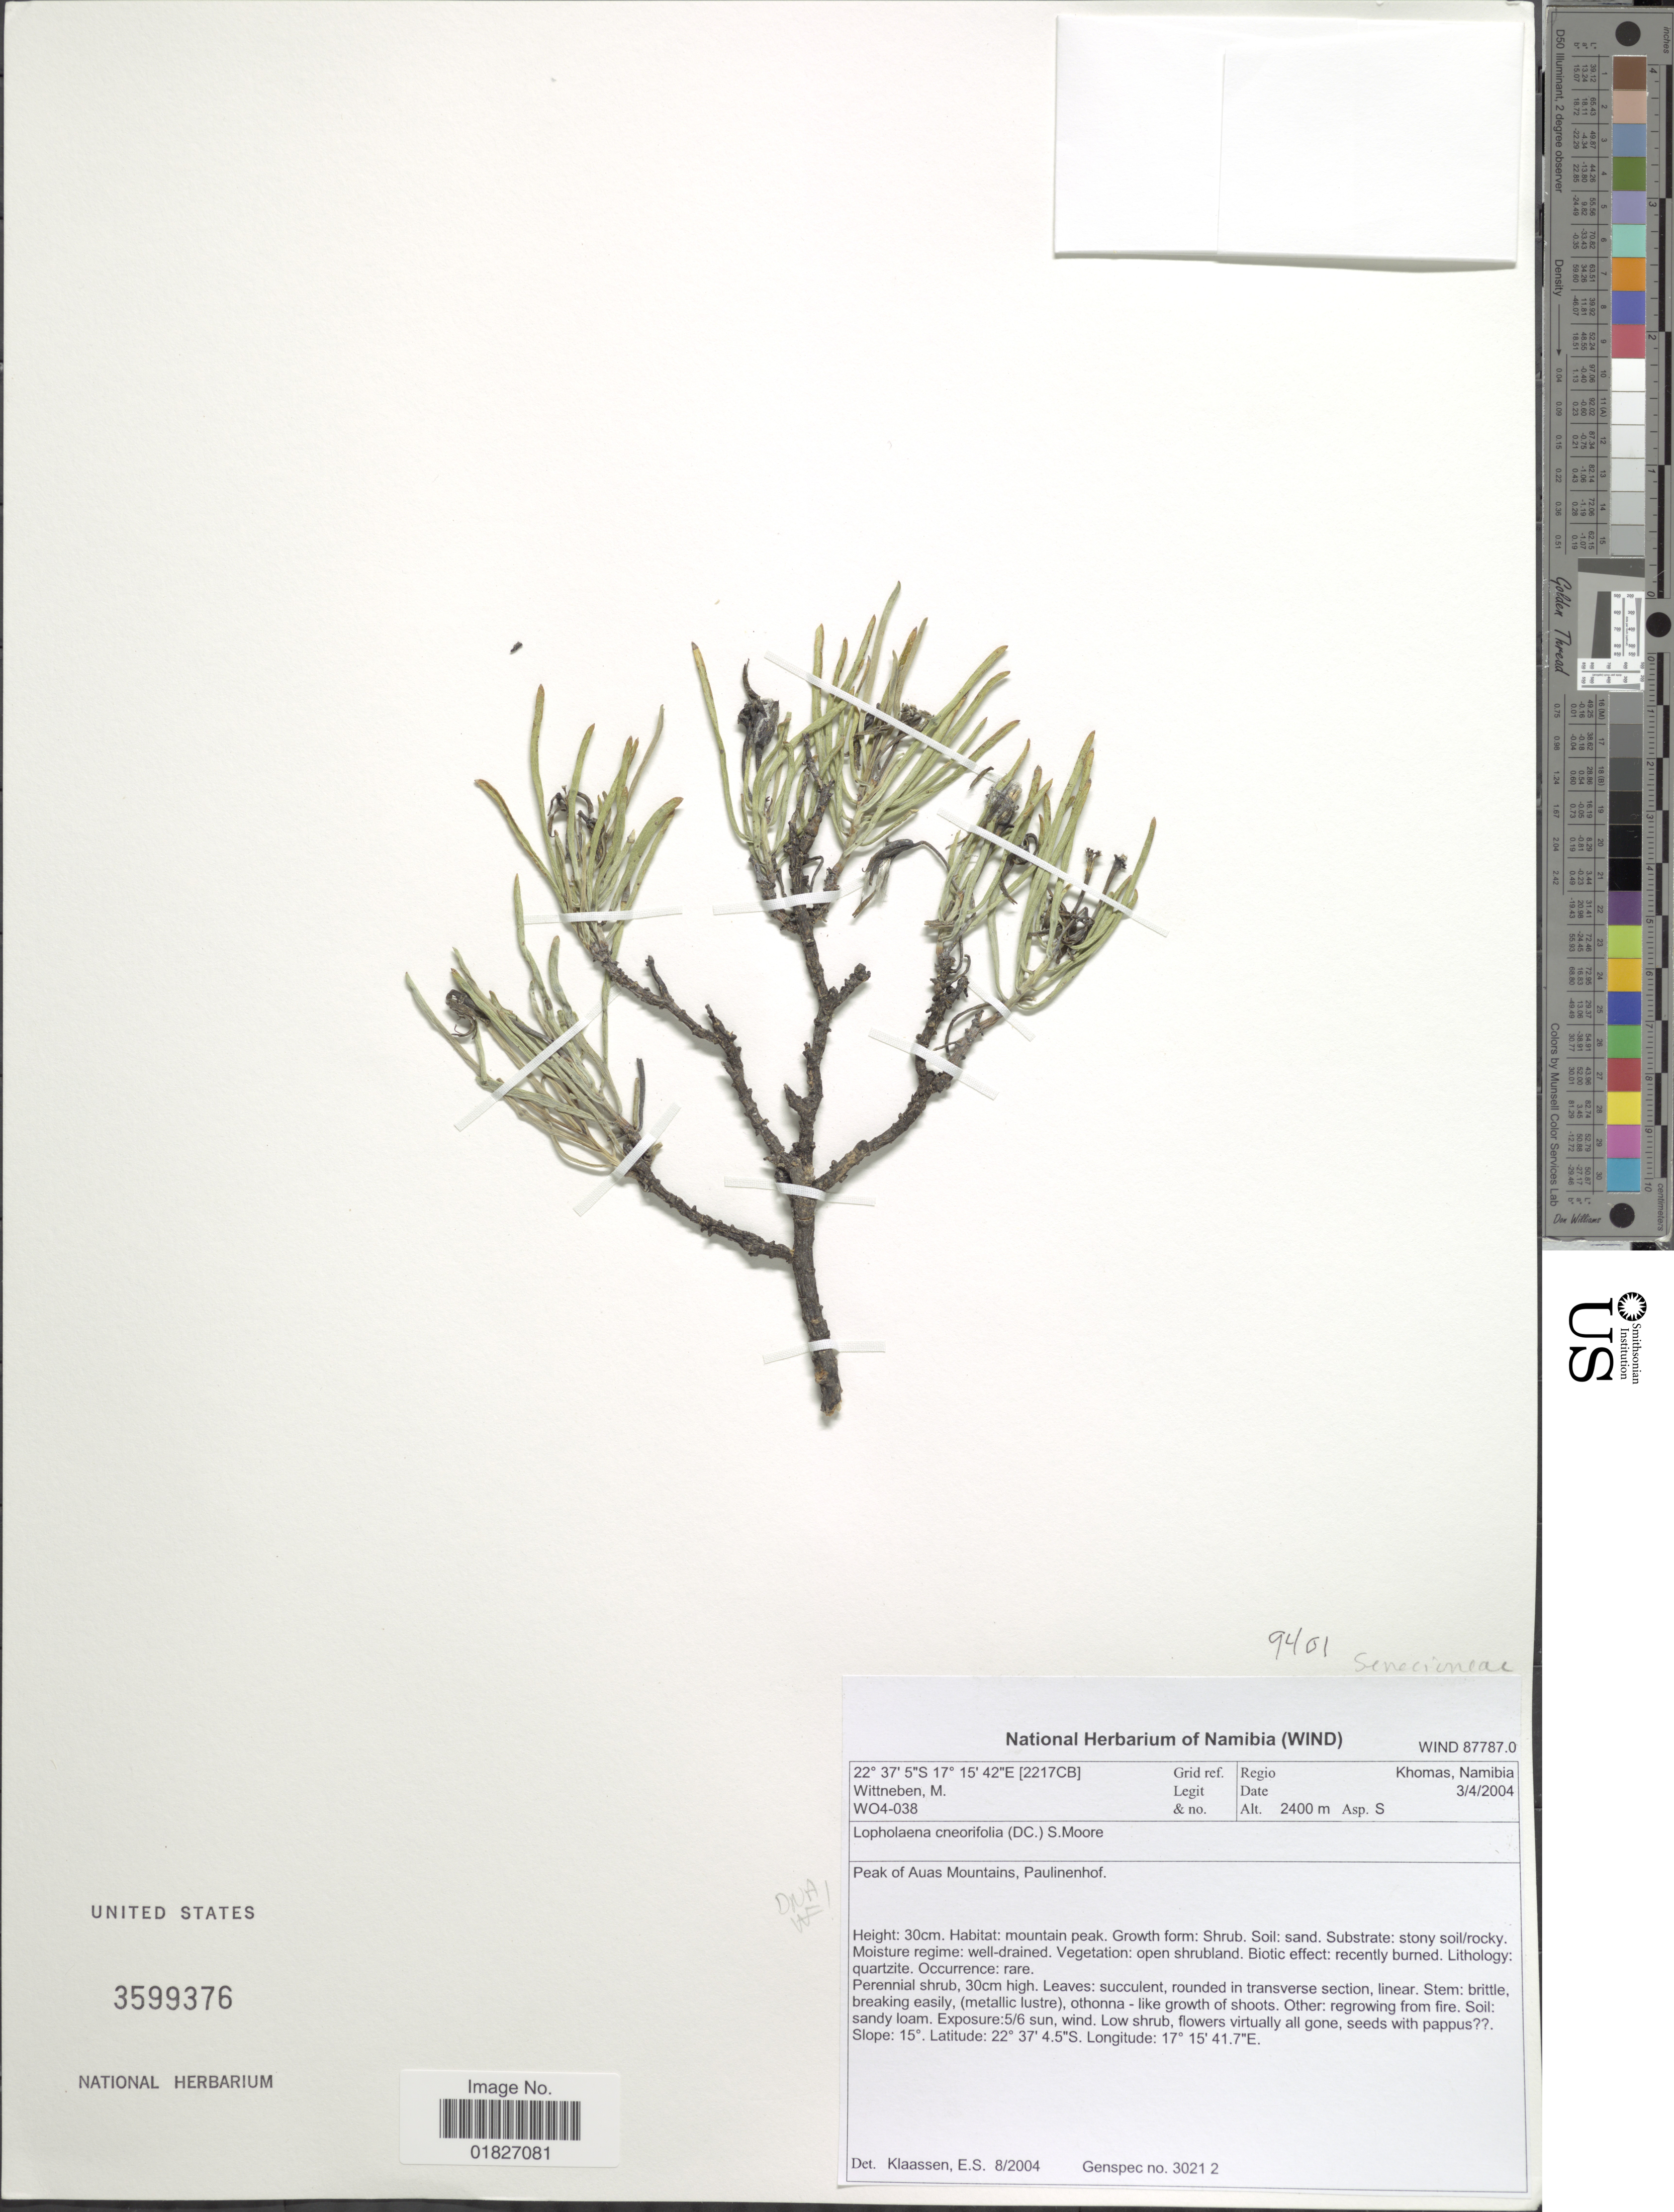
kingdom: Plantae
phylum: Tracheophyta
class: Magnoliopsida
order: Asterales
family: Asteraceae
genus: Lopholaena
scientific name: Lopholaena cneorifolia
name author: (DC.) S. Moore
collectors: M. Wittneben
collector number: WO4-038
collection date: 2004-04-03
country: Namibia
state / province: Khomas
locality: Peak of Auas Mountains, Paulinehof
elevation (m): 2400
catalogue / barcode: US 3599376